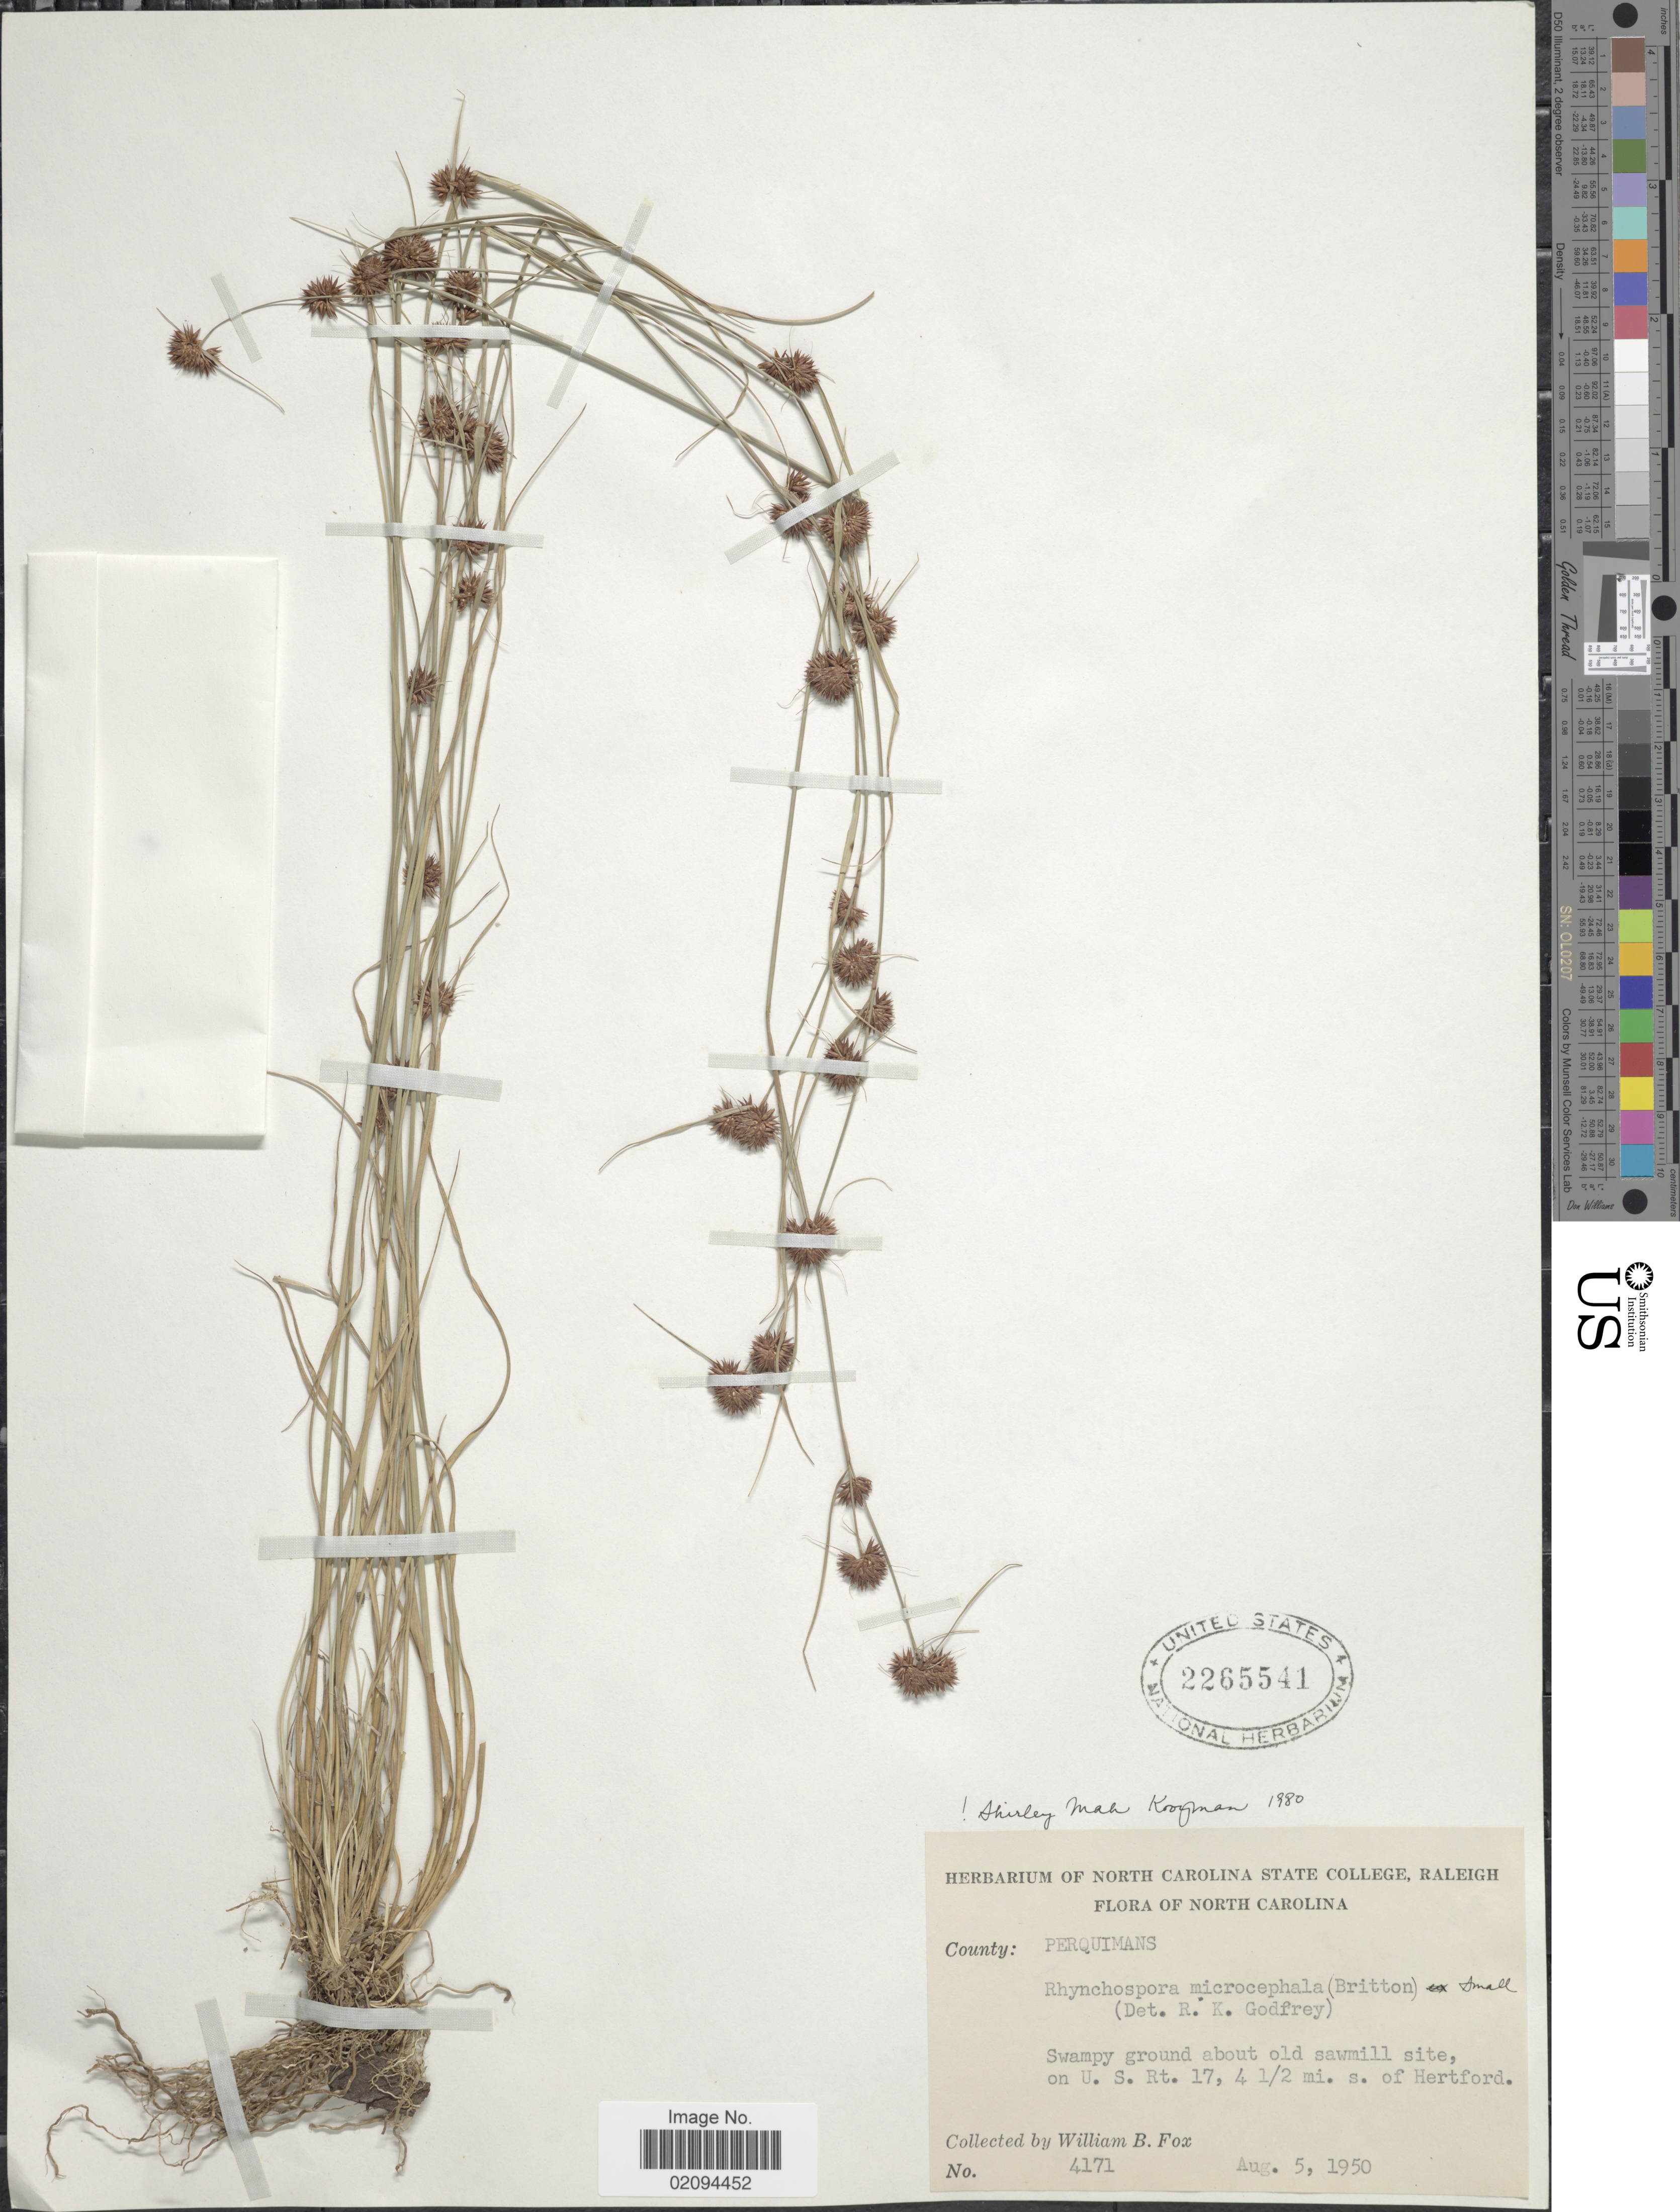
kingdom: Plantae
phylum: Tracheophyta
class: Liliopsida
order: Poales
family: Cyperaceae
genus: Rhynchospora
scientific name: Rhynchospora microcephala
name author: (Britton) Britton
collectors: W. B. Fox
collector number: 4171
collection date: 1950-08-05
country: United States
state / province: North Carolina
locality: County: Perquimans. Swampy ground about old sawmill site, on U.S. Rt. 17, 4 1/2 mi. s. of Hertford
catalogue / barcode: US 2265541